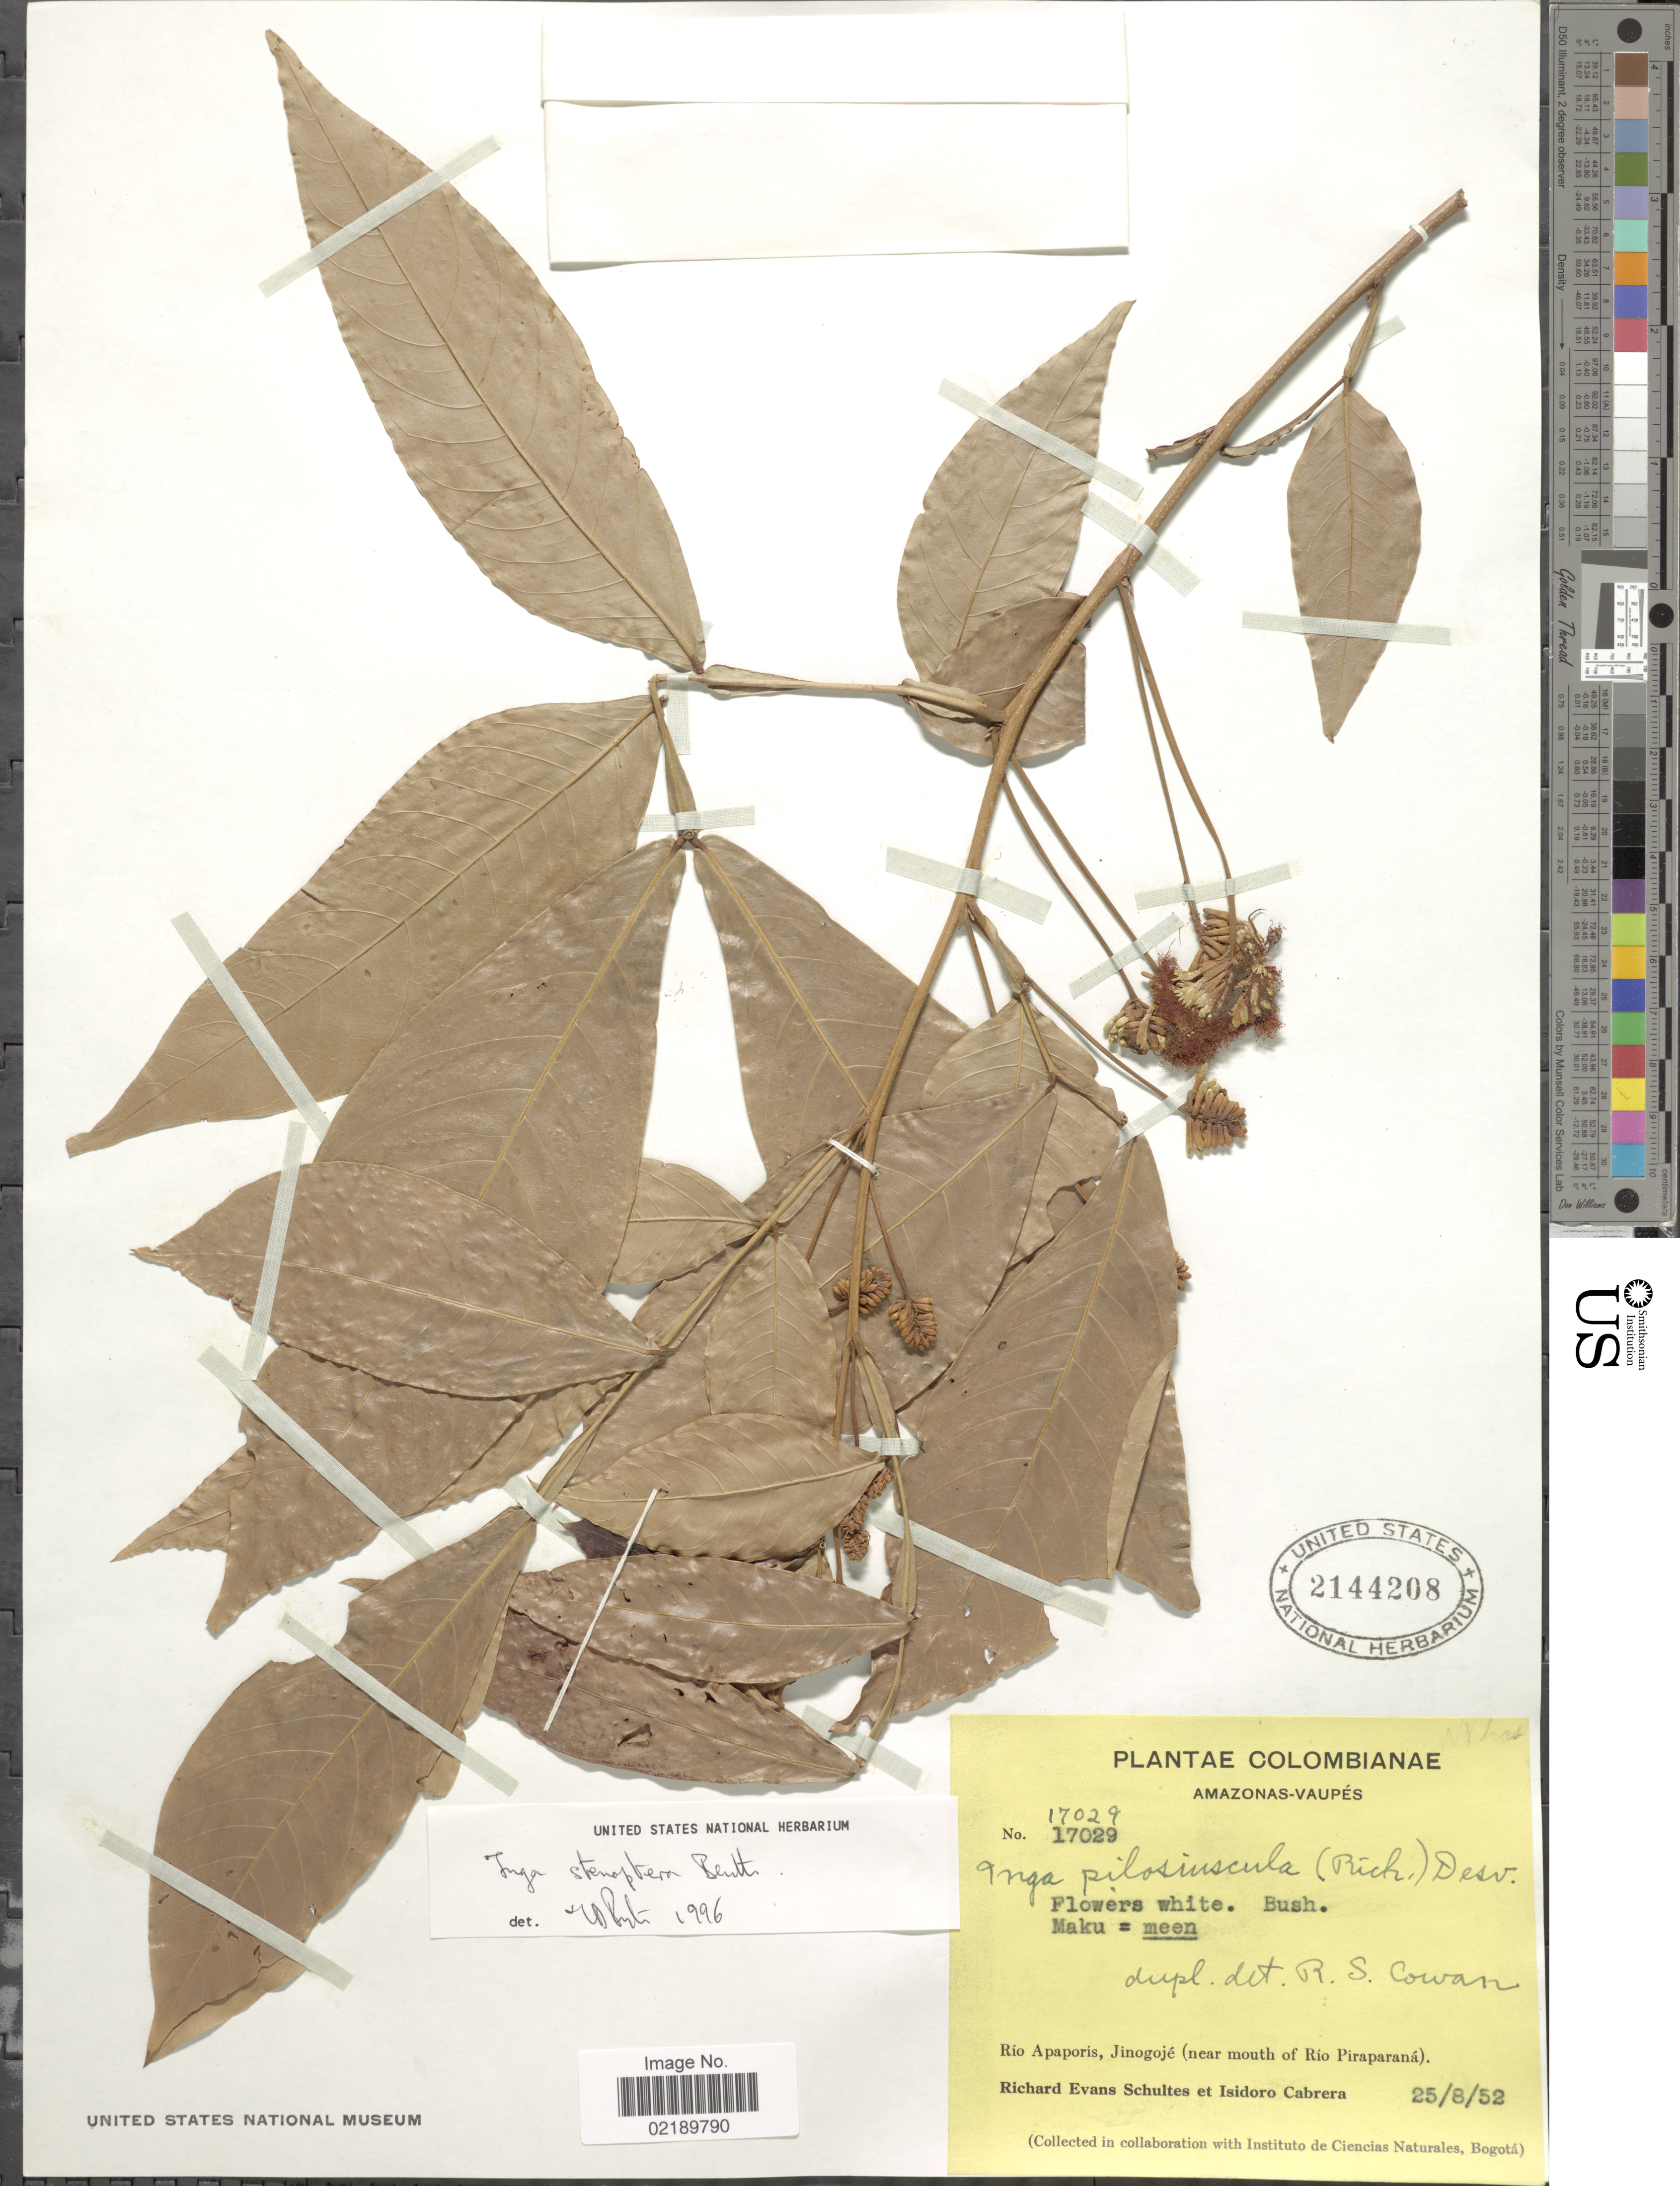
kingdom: Plantae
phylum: Tracheophyta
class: Magnoliopsida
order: Fabales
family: Fabaceae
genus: Inga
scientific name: Inga stenoptera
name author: Benth.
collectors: R. E. Schultes & I. Cabrera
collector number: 17029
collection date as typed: Transcribed d/m/y: 25/8/52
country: Colombia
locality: Amazonas - Vaupés. Río Apaporis, Jinogojé (near mouth of Río Piraparaná)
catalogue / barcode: US 2144208